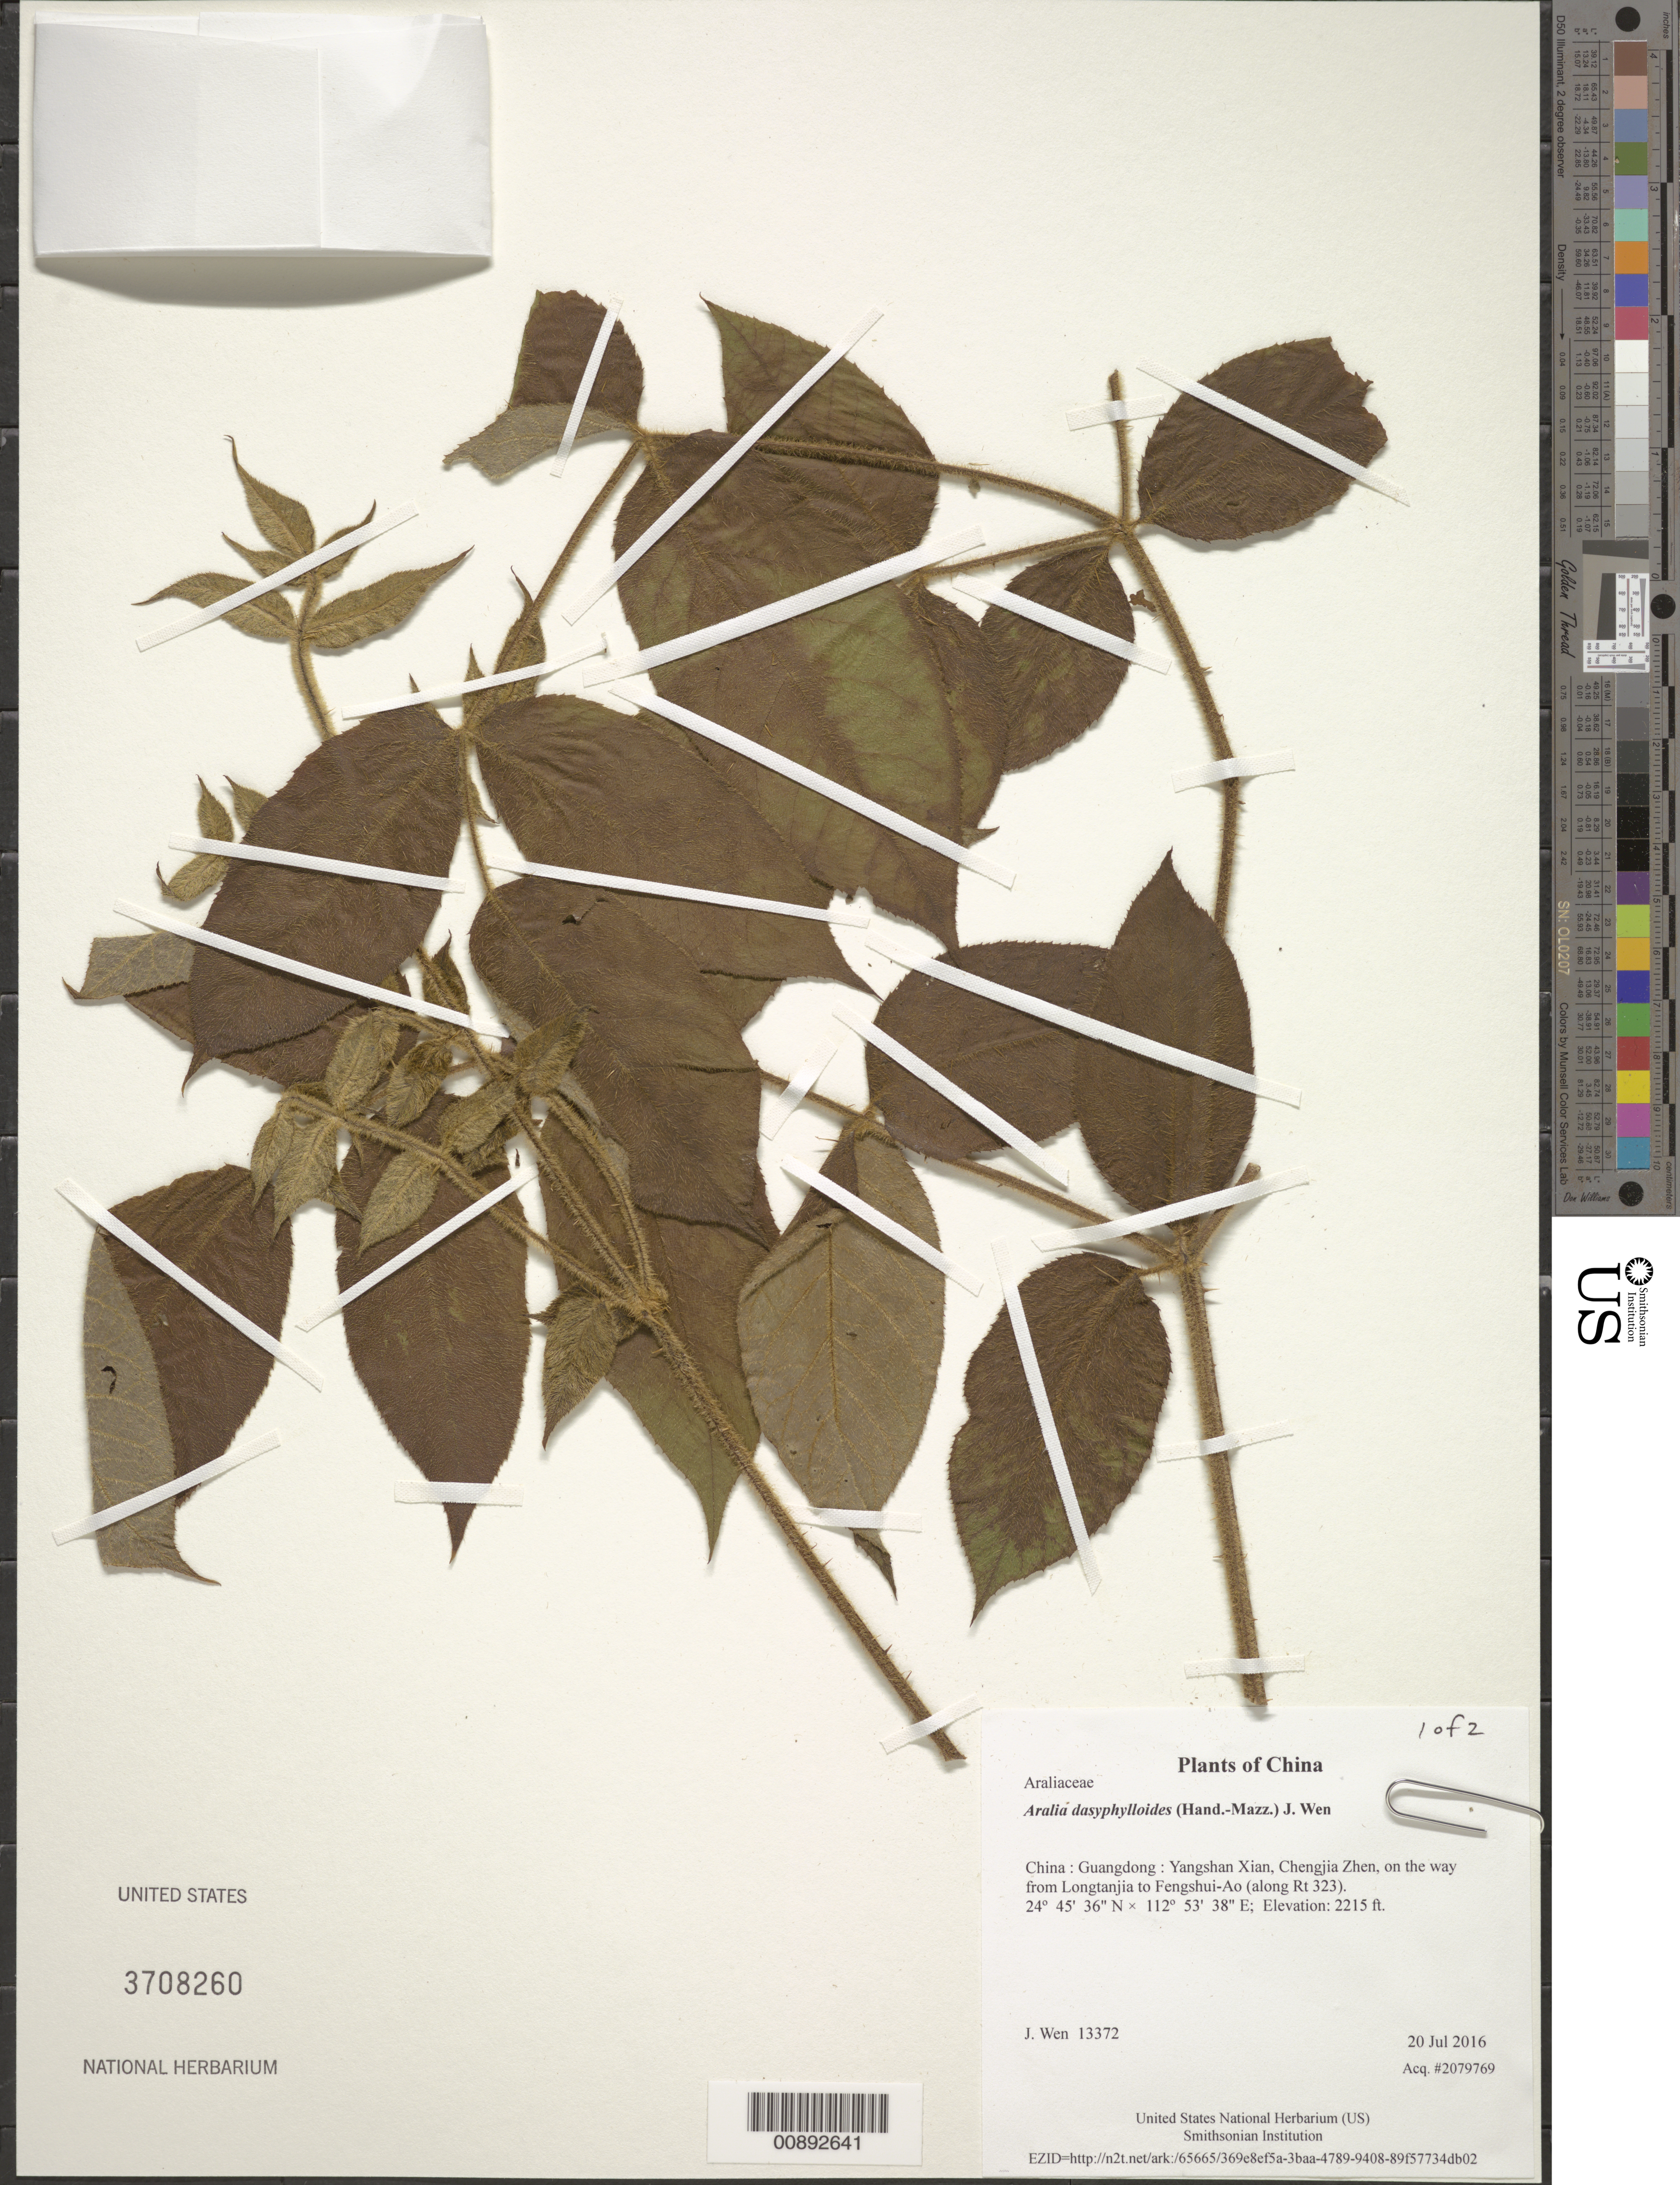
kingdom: Plantae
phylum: Tracheophyta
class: Magnoliopsida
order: Apiales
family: Araliaceae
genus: Aralia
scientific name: Aralia dasyphylloides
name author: (Hand.-Mazz.) J. Wen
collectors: J. Wen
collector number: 13372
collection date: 2016-07-20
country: China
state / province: Guangdong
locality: Yangshan Xian, Chengjia Zhen, on the way from Longtanjia to Fengshui-Ao (along Rt 323)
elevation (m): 675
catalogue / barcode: US 3708260